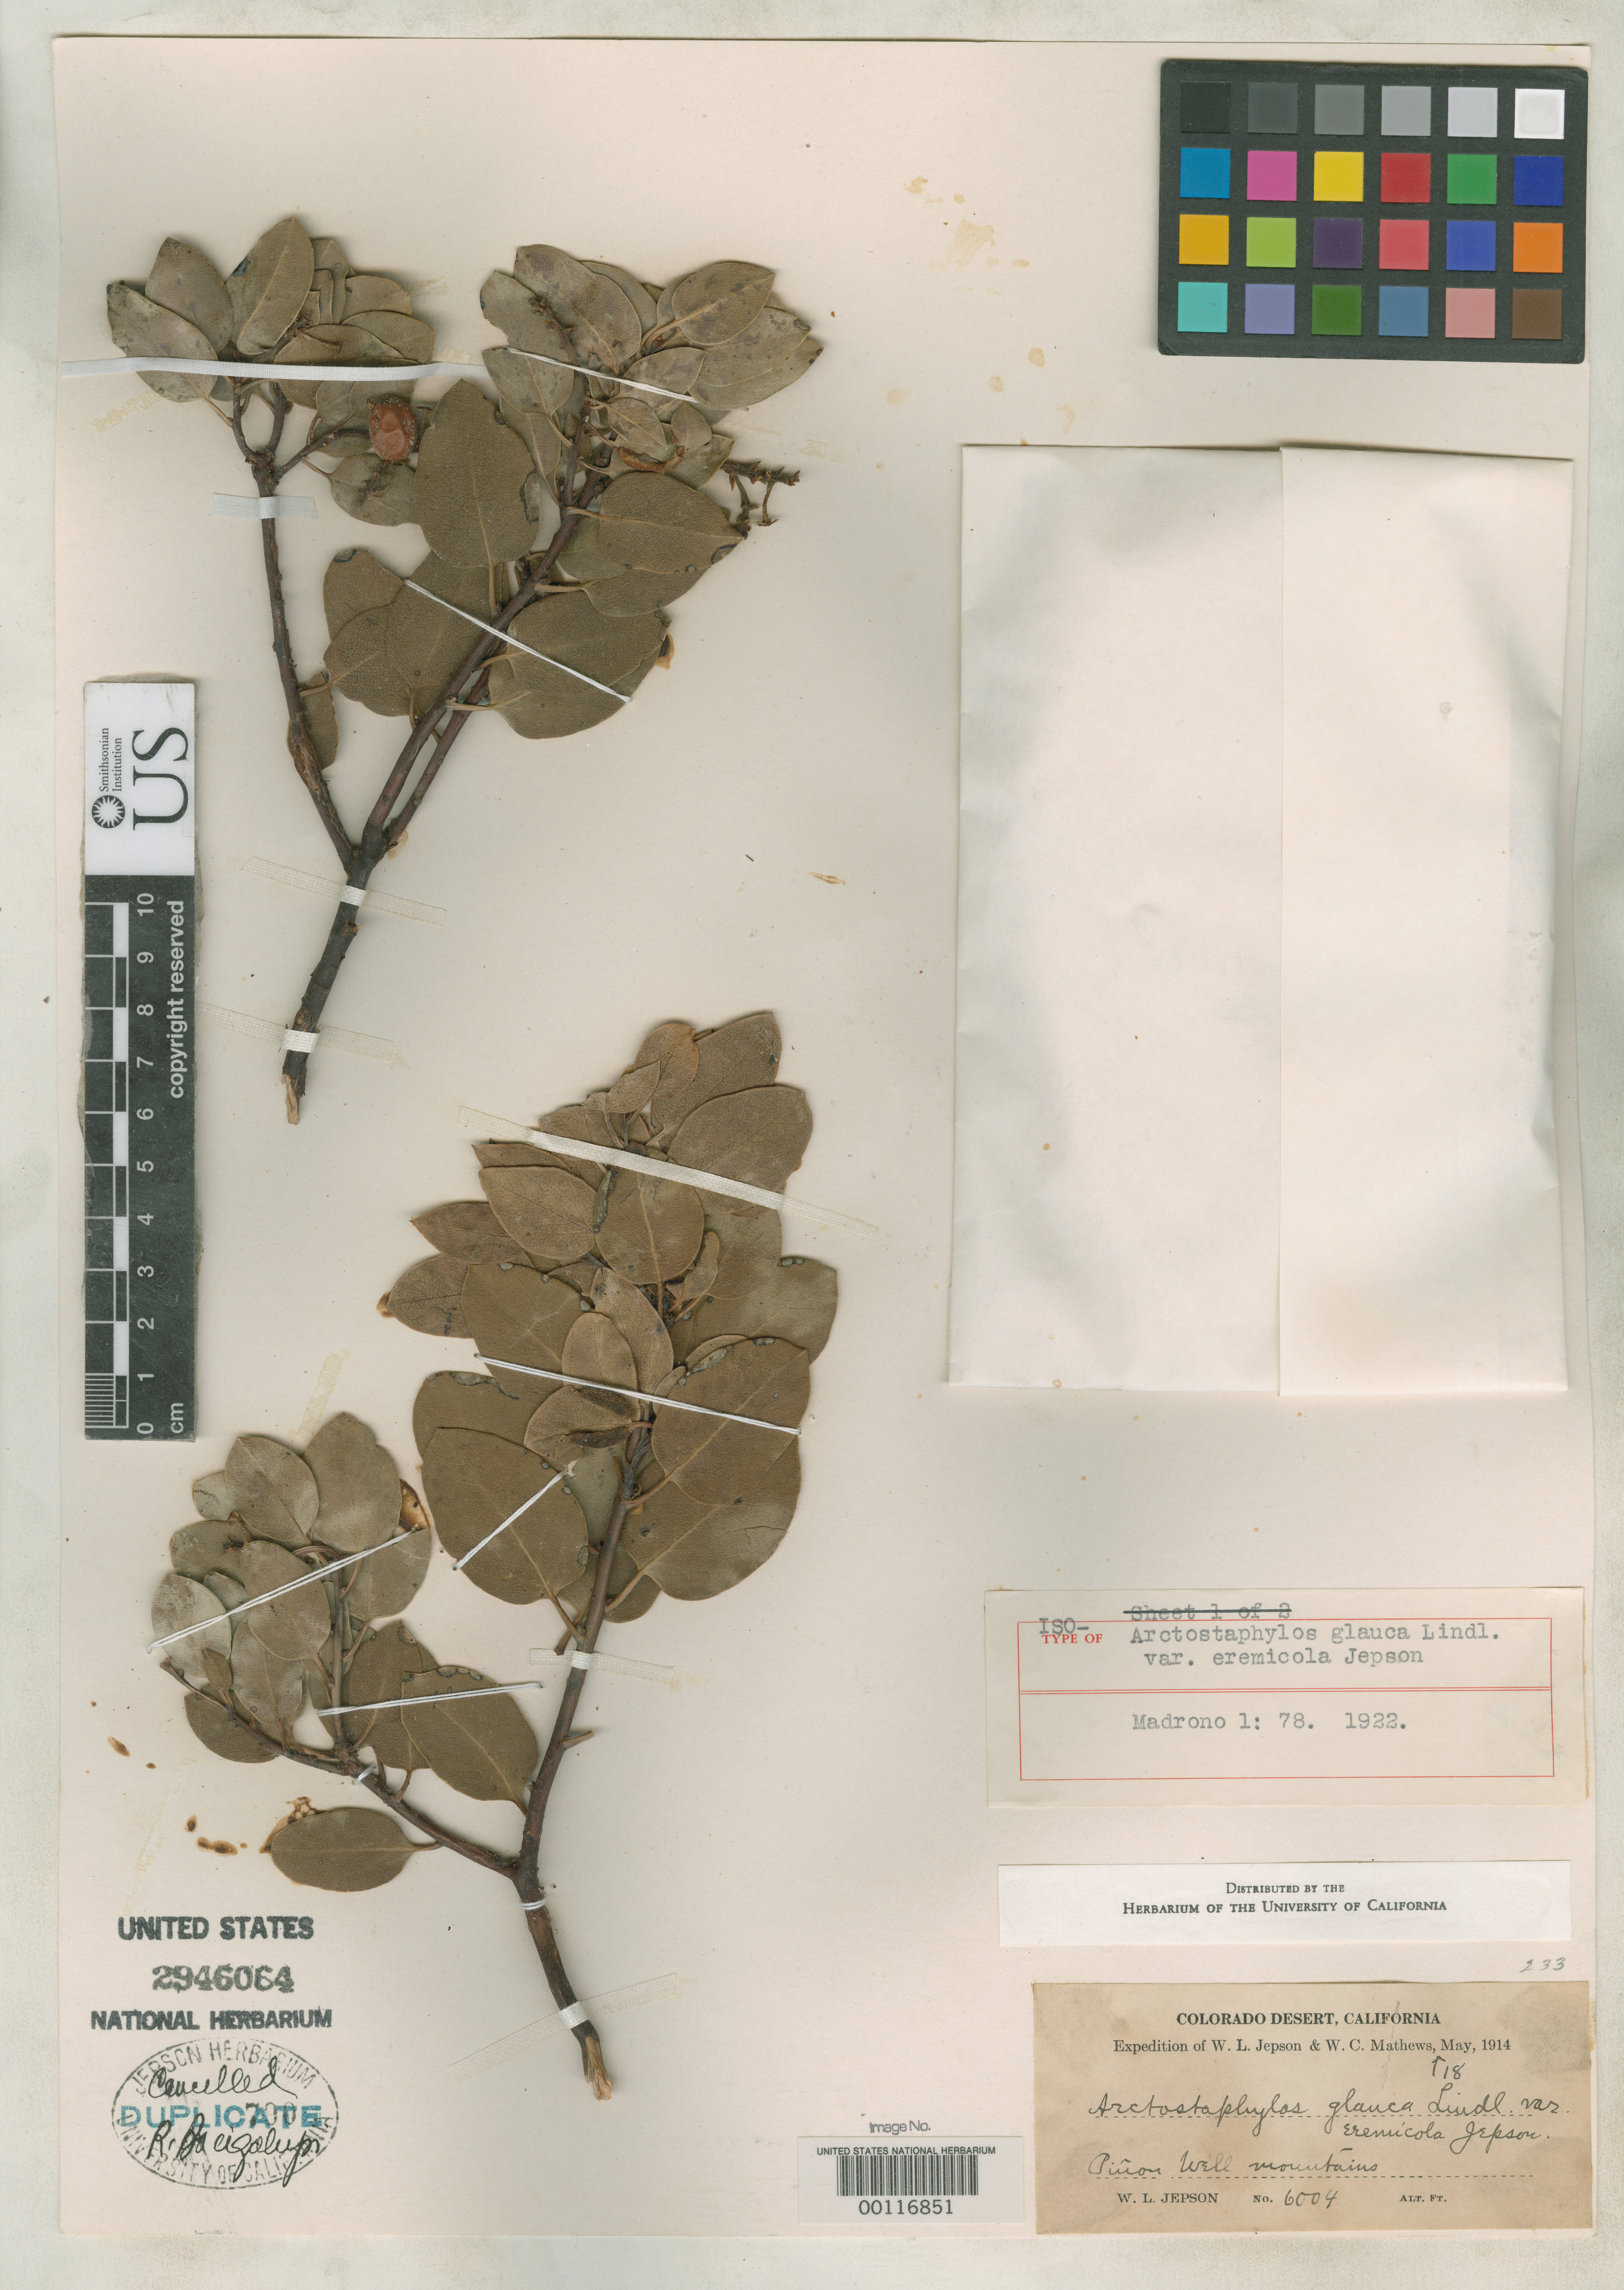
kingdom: Plantae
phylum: Tracheophyta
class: Magnoliopsida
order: Ericales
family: Ericaceae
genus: Arctostaphylos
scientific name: Arctostaphylos glauca var. eremicola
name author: Jeps.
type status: Isotype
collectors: W. L. Jepson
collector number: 6004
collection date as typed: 18 May 1914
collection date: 1914-05-18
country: United States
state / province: California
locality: Colorado Desert, Pinon Well Mts.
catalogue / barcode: US 2946064